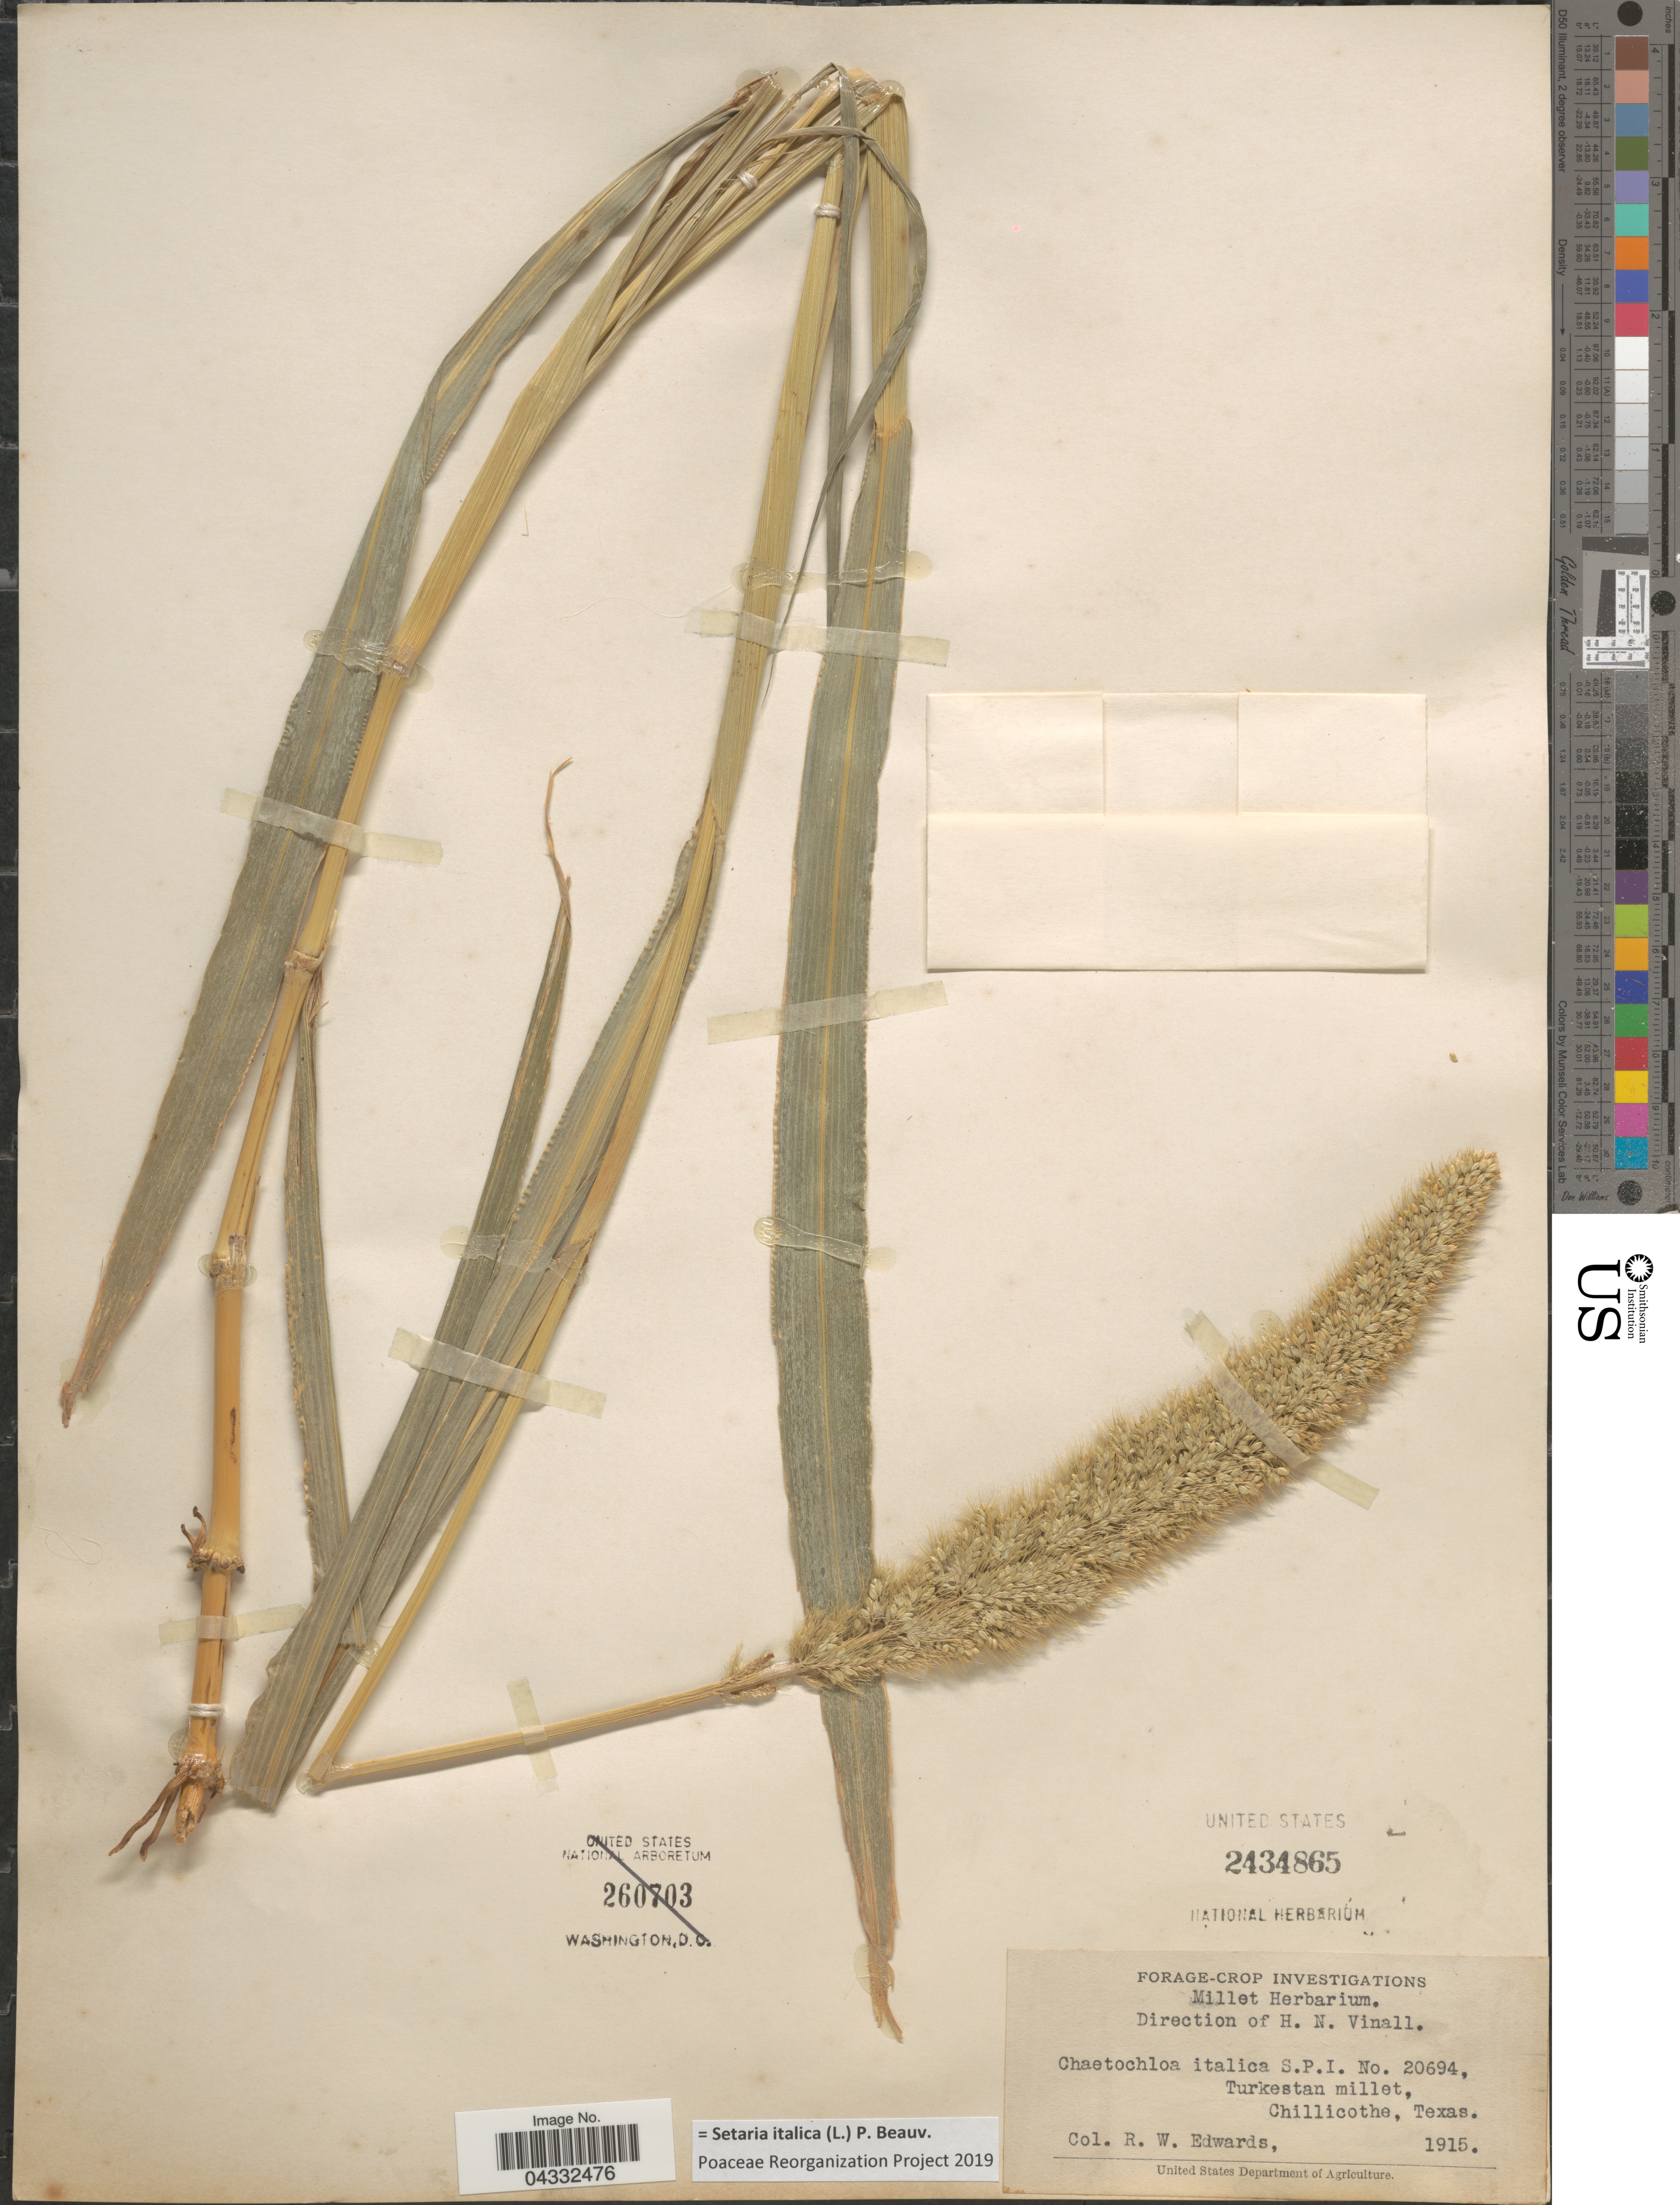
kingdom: Plantae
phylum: Tracheophyta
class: Liliopsida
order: Poales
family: Poaceae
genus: Setaria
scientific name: Setaria italica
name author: (L.) P. Beauv.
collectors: R. Edwards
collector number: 20694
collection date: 1915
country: United States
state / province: Texas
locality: Chillicothe.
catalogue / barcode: US 2434865